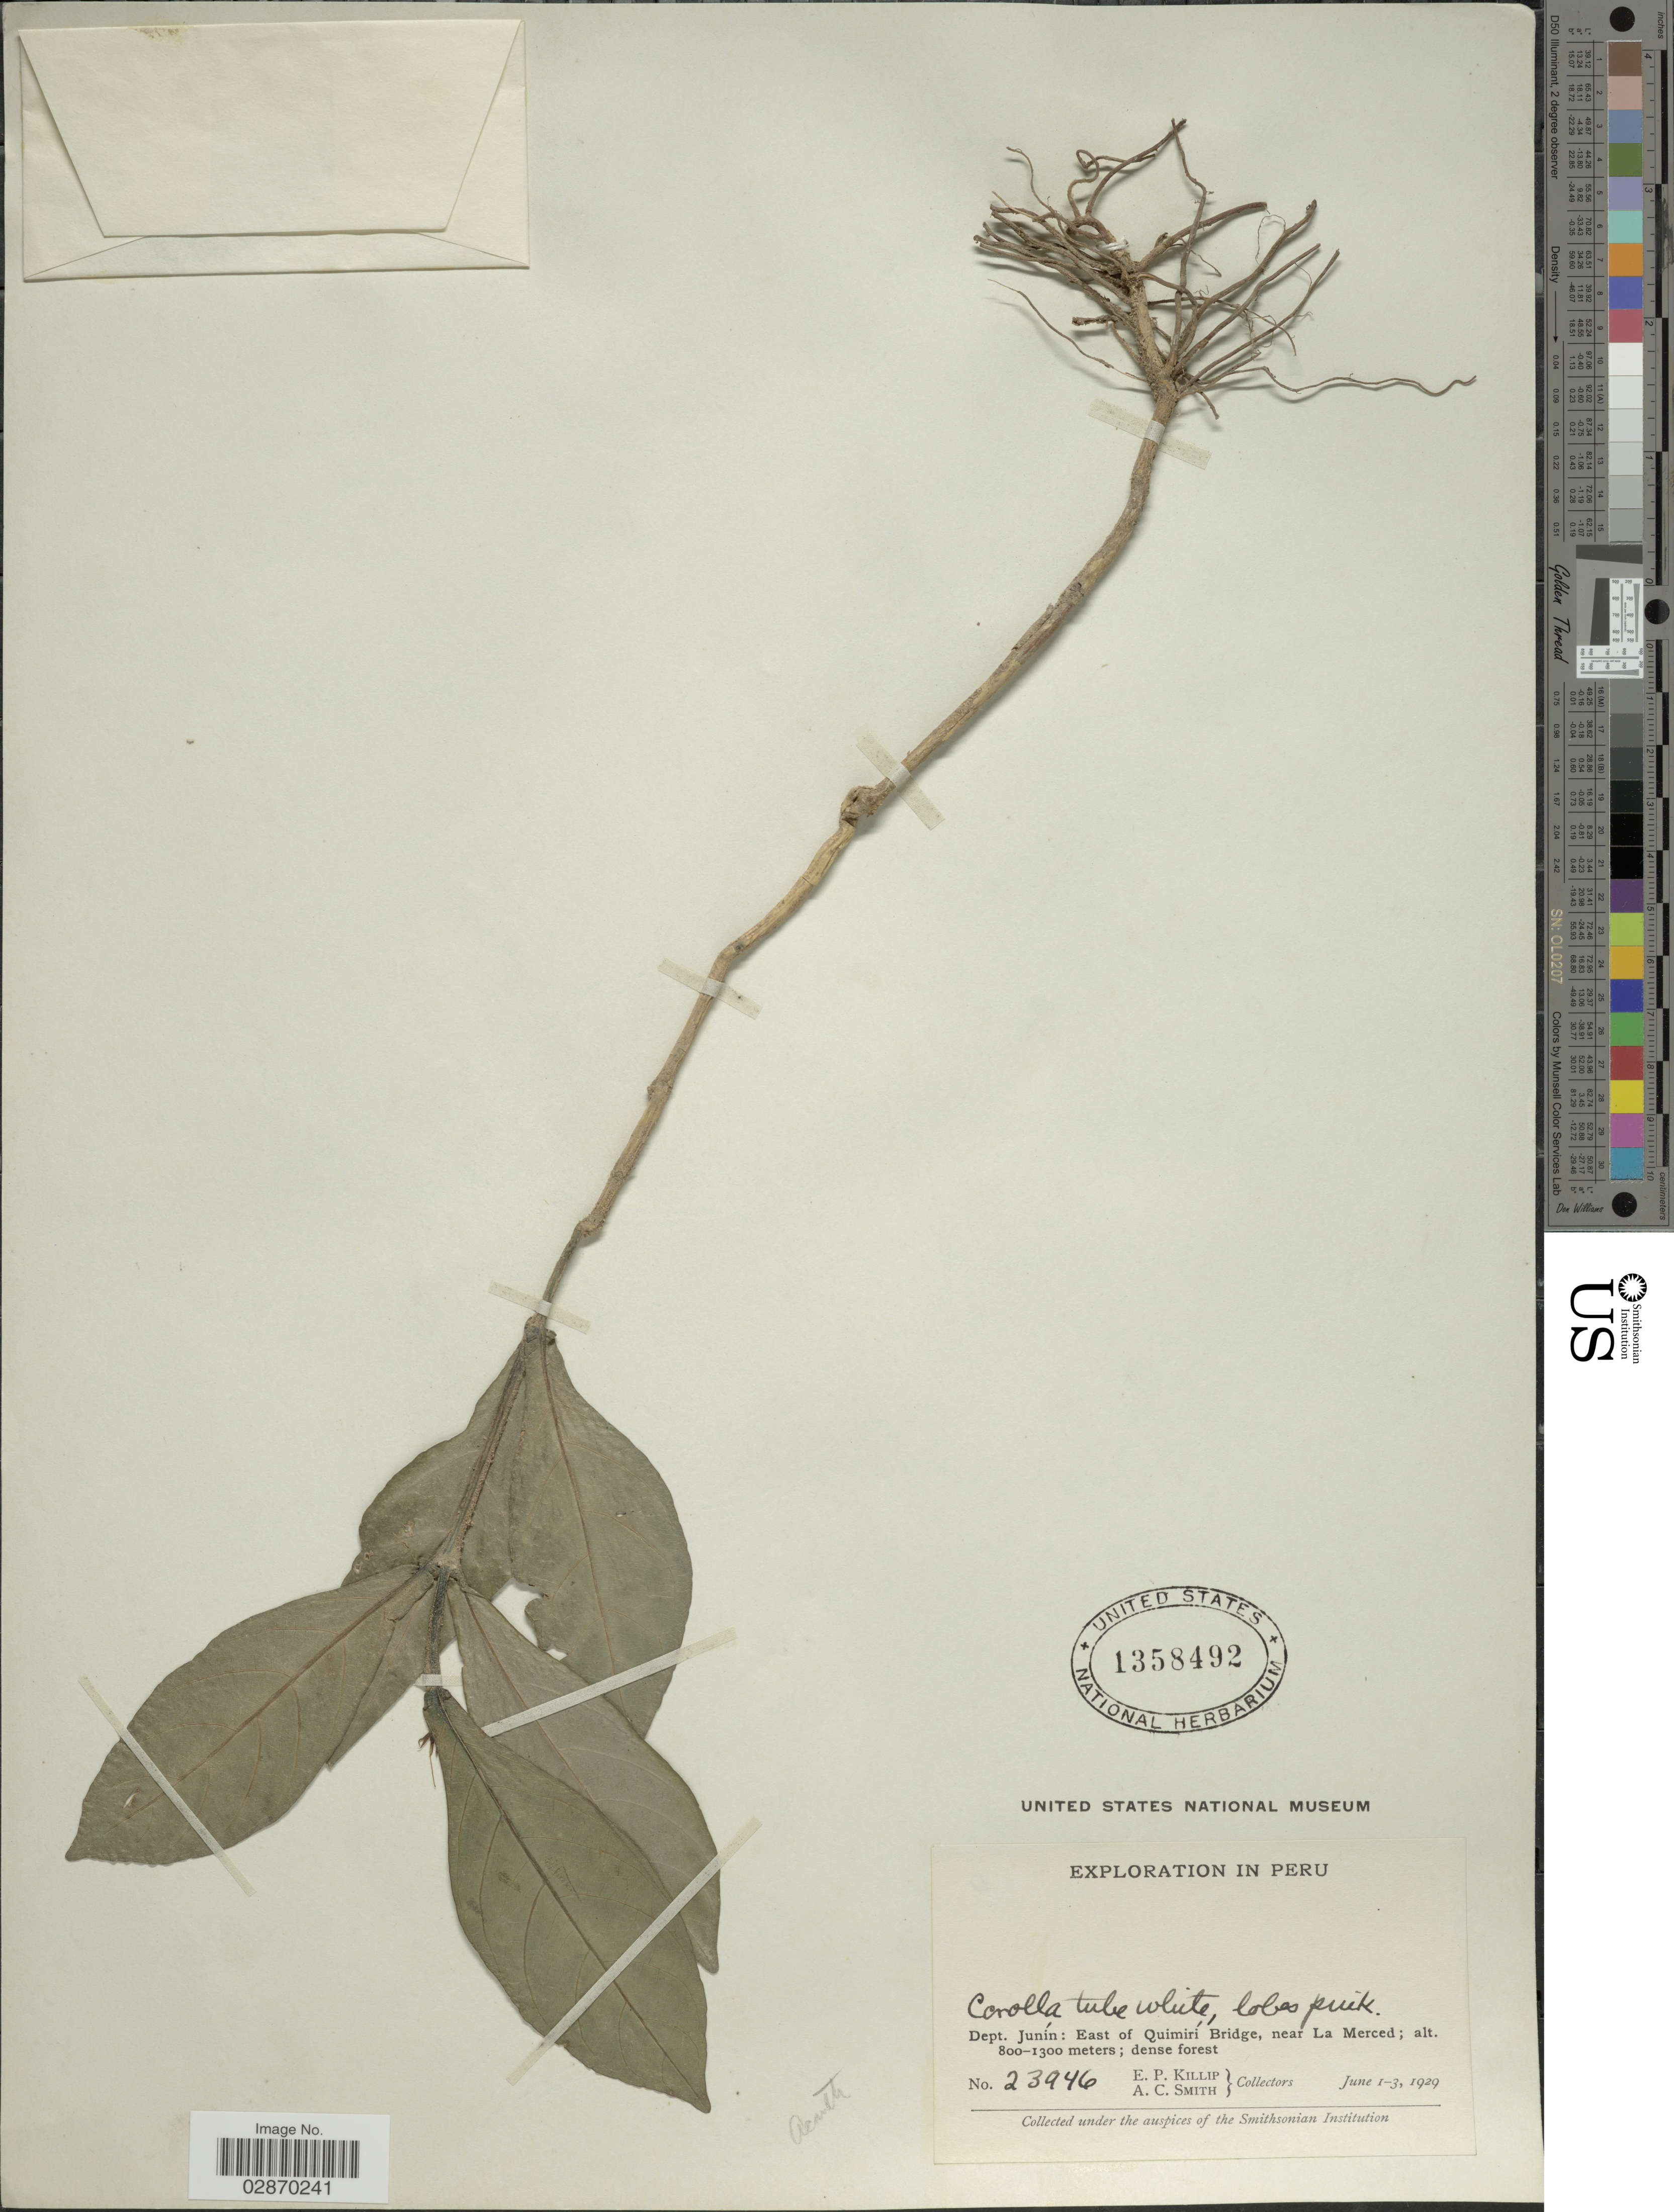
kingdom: Plantae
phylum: Tracheophyta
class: Magnoliopsida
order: Lamiales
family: Acanthaceae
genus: Pseuderanthemum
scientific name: Pseuderanthemum sp.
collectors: E. P. Killip & A. C. Smith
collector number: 23946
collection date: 1929-06-01/1929-06-03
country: Peru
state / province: Junín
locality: Dept. Junín: East of Quimirí Bridge, near La Merced.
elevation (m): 800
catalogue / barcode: US 1358492